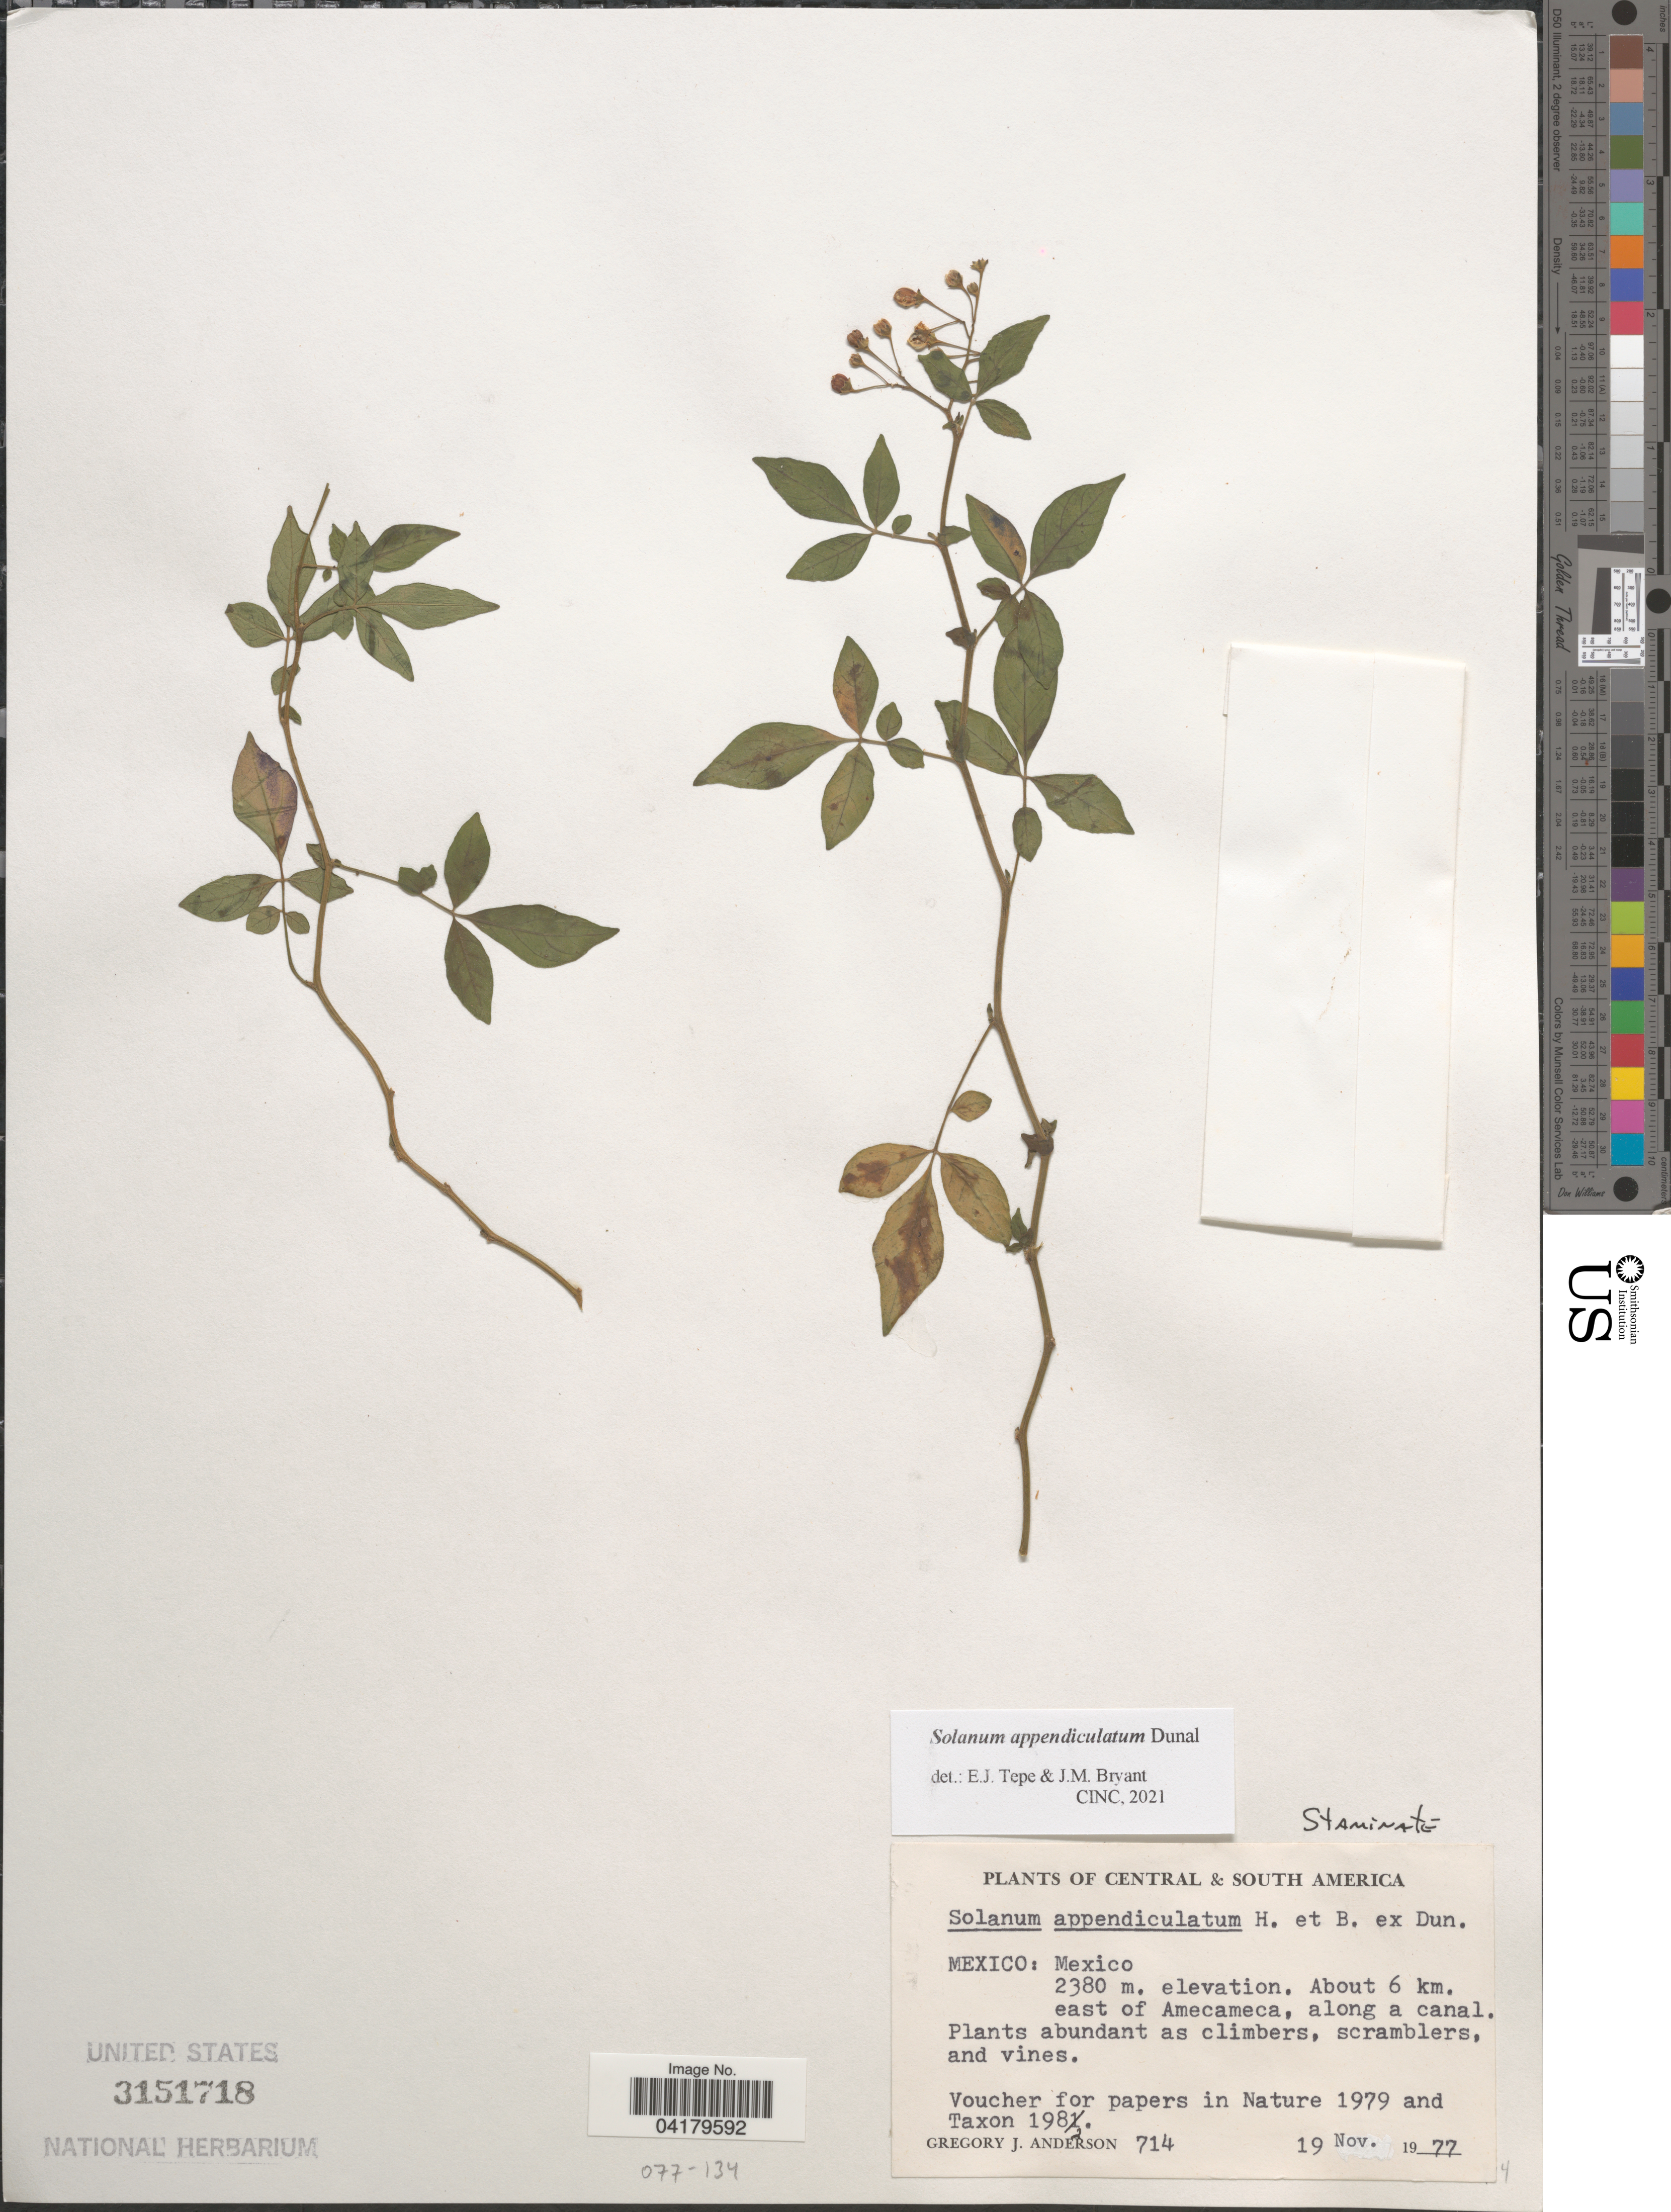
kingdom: Plantae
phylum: Tracheophyta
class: Magnoliopsida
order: Solanales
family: Solanaceae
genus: Solanum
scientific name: Solanum appendiculatum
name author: Humb. & Bonpl. ex Dunal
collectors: G. J. Anderson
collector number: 714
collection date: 1977-11-19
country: Mexico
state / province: México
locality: Central & South America. About 6 km. east of Amecameca, along a canal.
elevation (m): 2380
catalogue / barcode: US 3151718